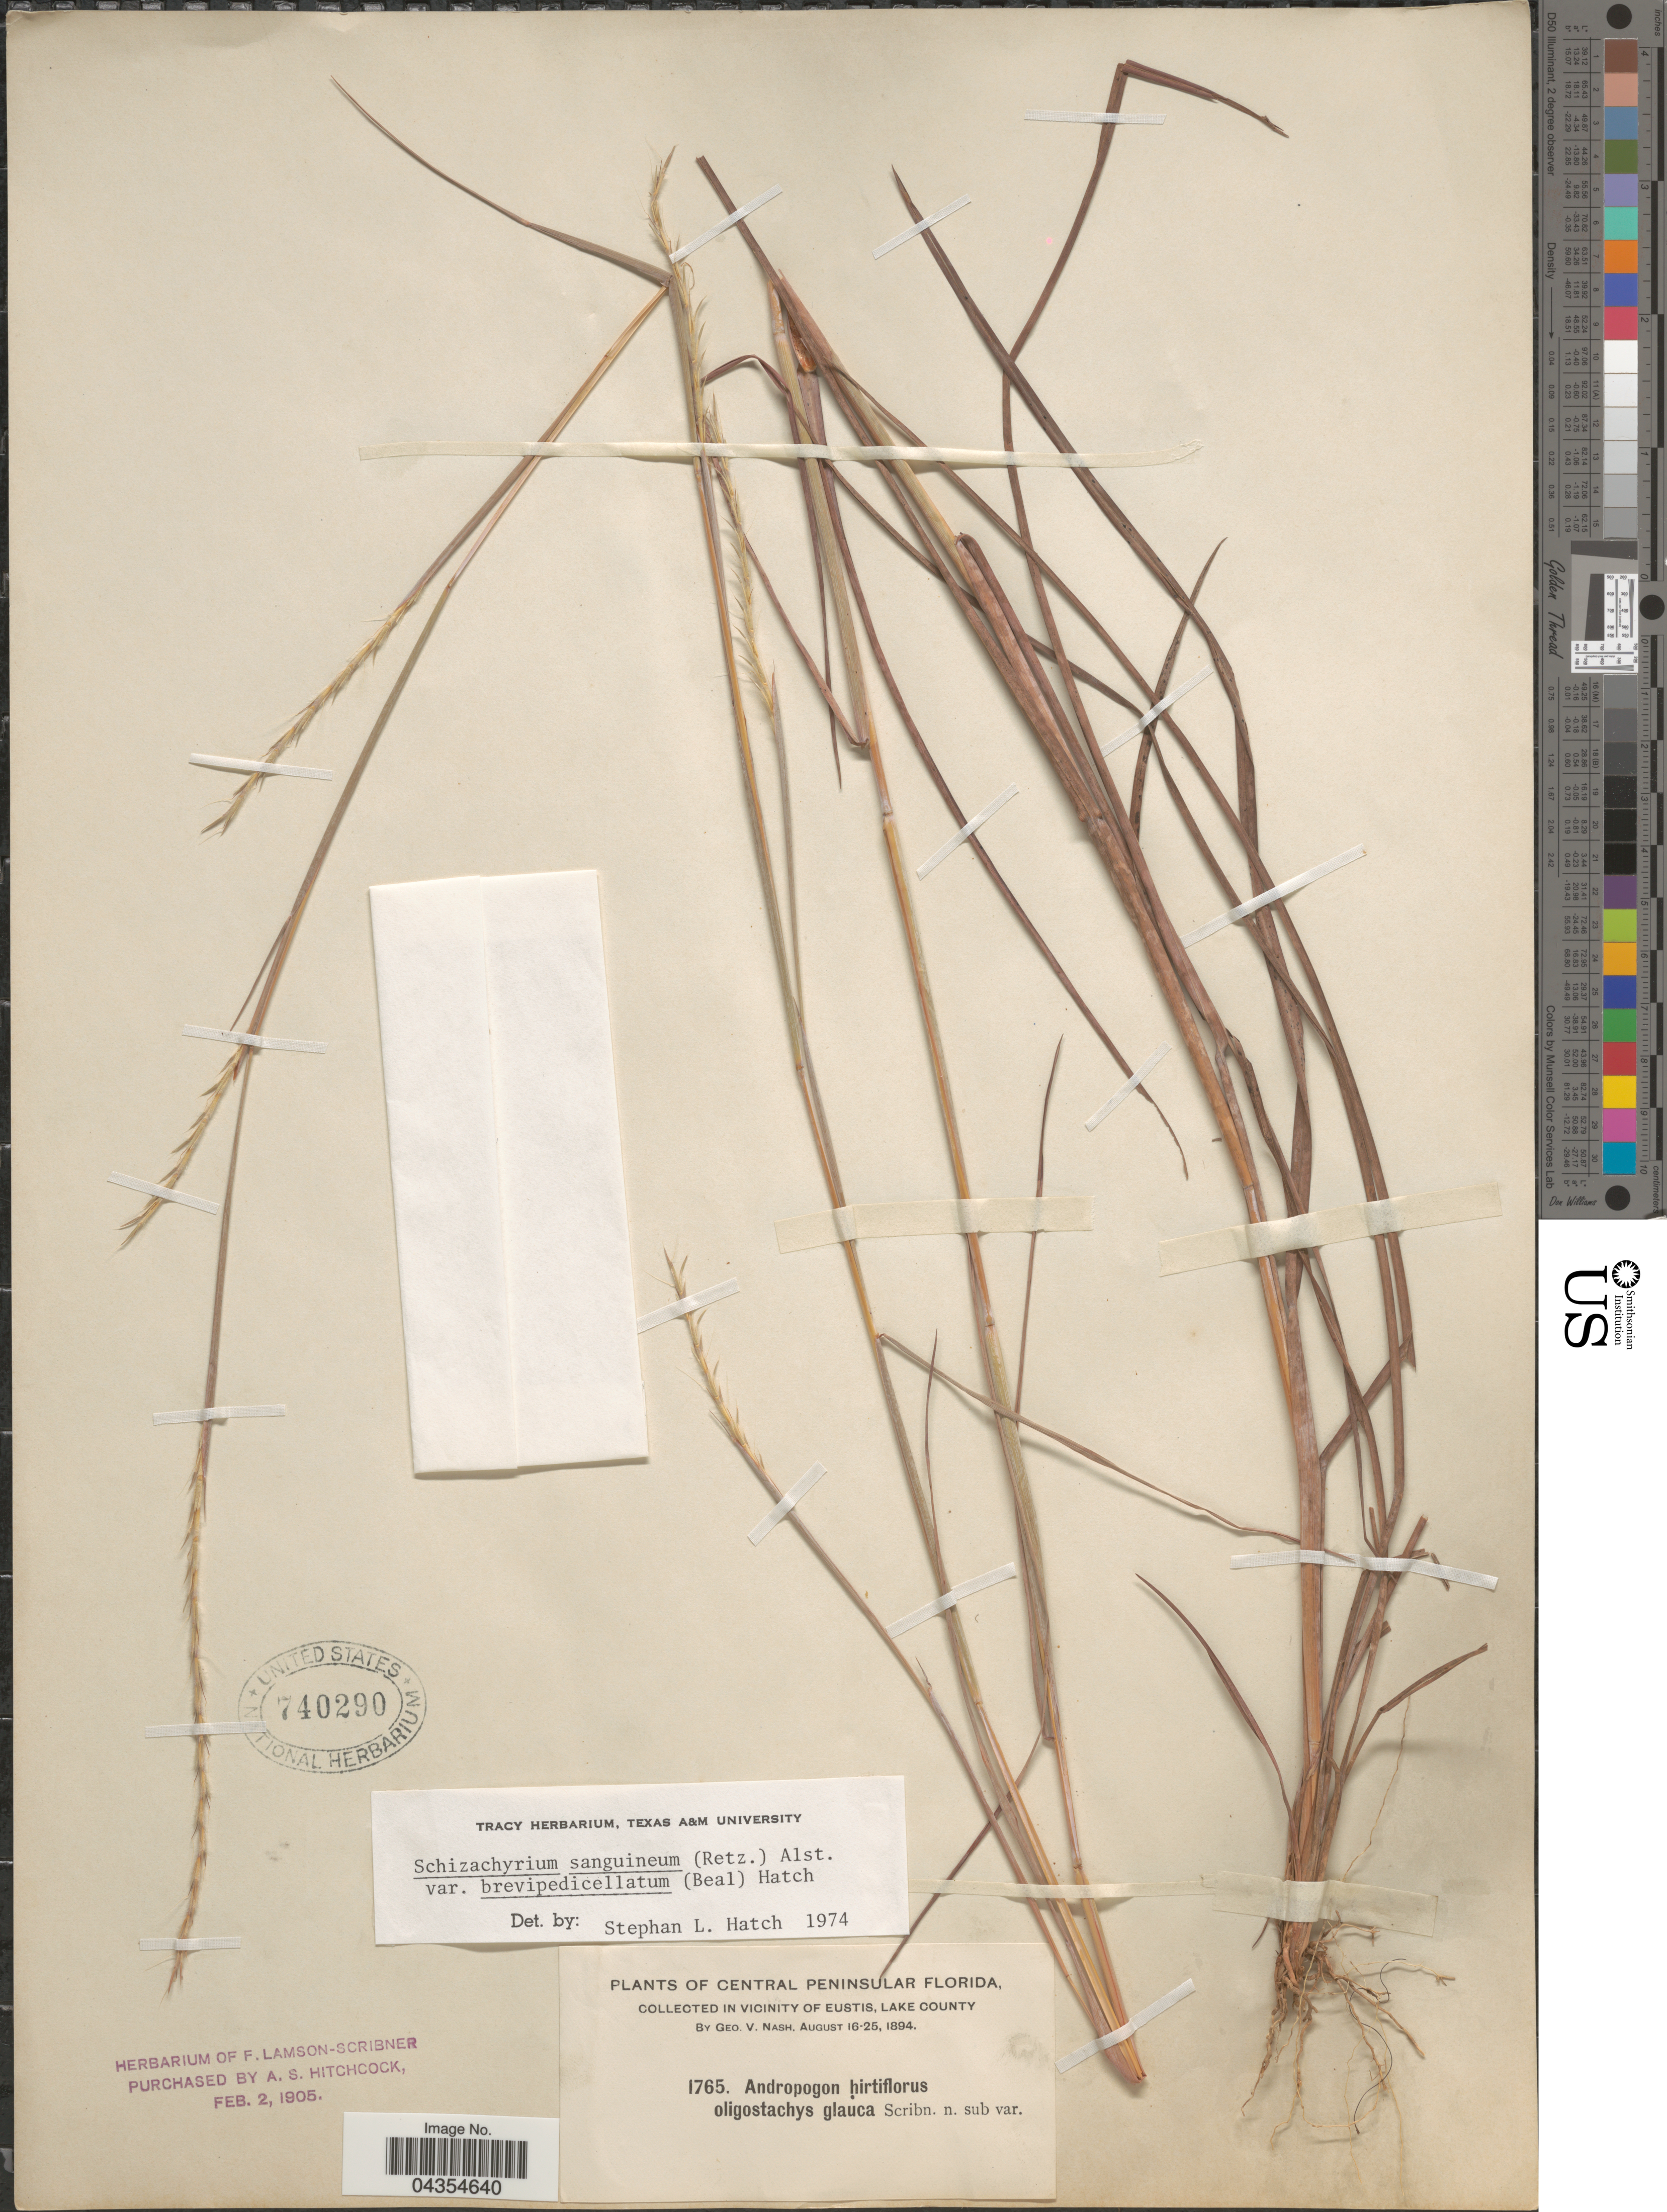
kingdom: Plantae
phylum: Tracheophyta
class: Liliopsida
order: Poales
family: Poaceae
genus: Schizachyrium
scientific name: Schizachyrium sanguineum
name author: (Retz.) Alston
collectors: G. V. Nash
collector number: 1765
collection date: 1894-08-16/1894-08-25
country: United States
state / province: Florida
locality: Central Peninsular Florida, in vicinity of Eustis, Lake County.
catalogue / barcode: US 740290